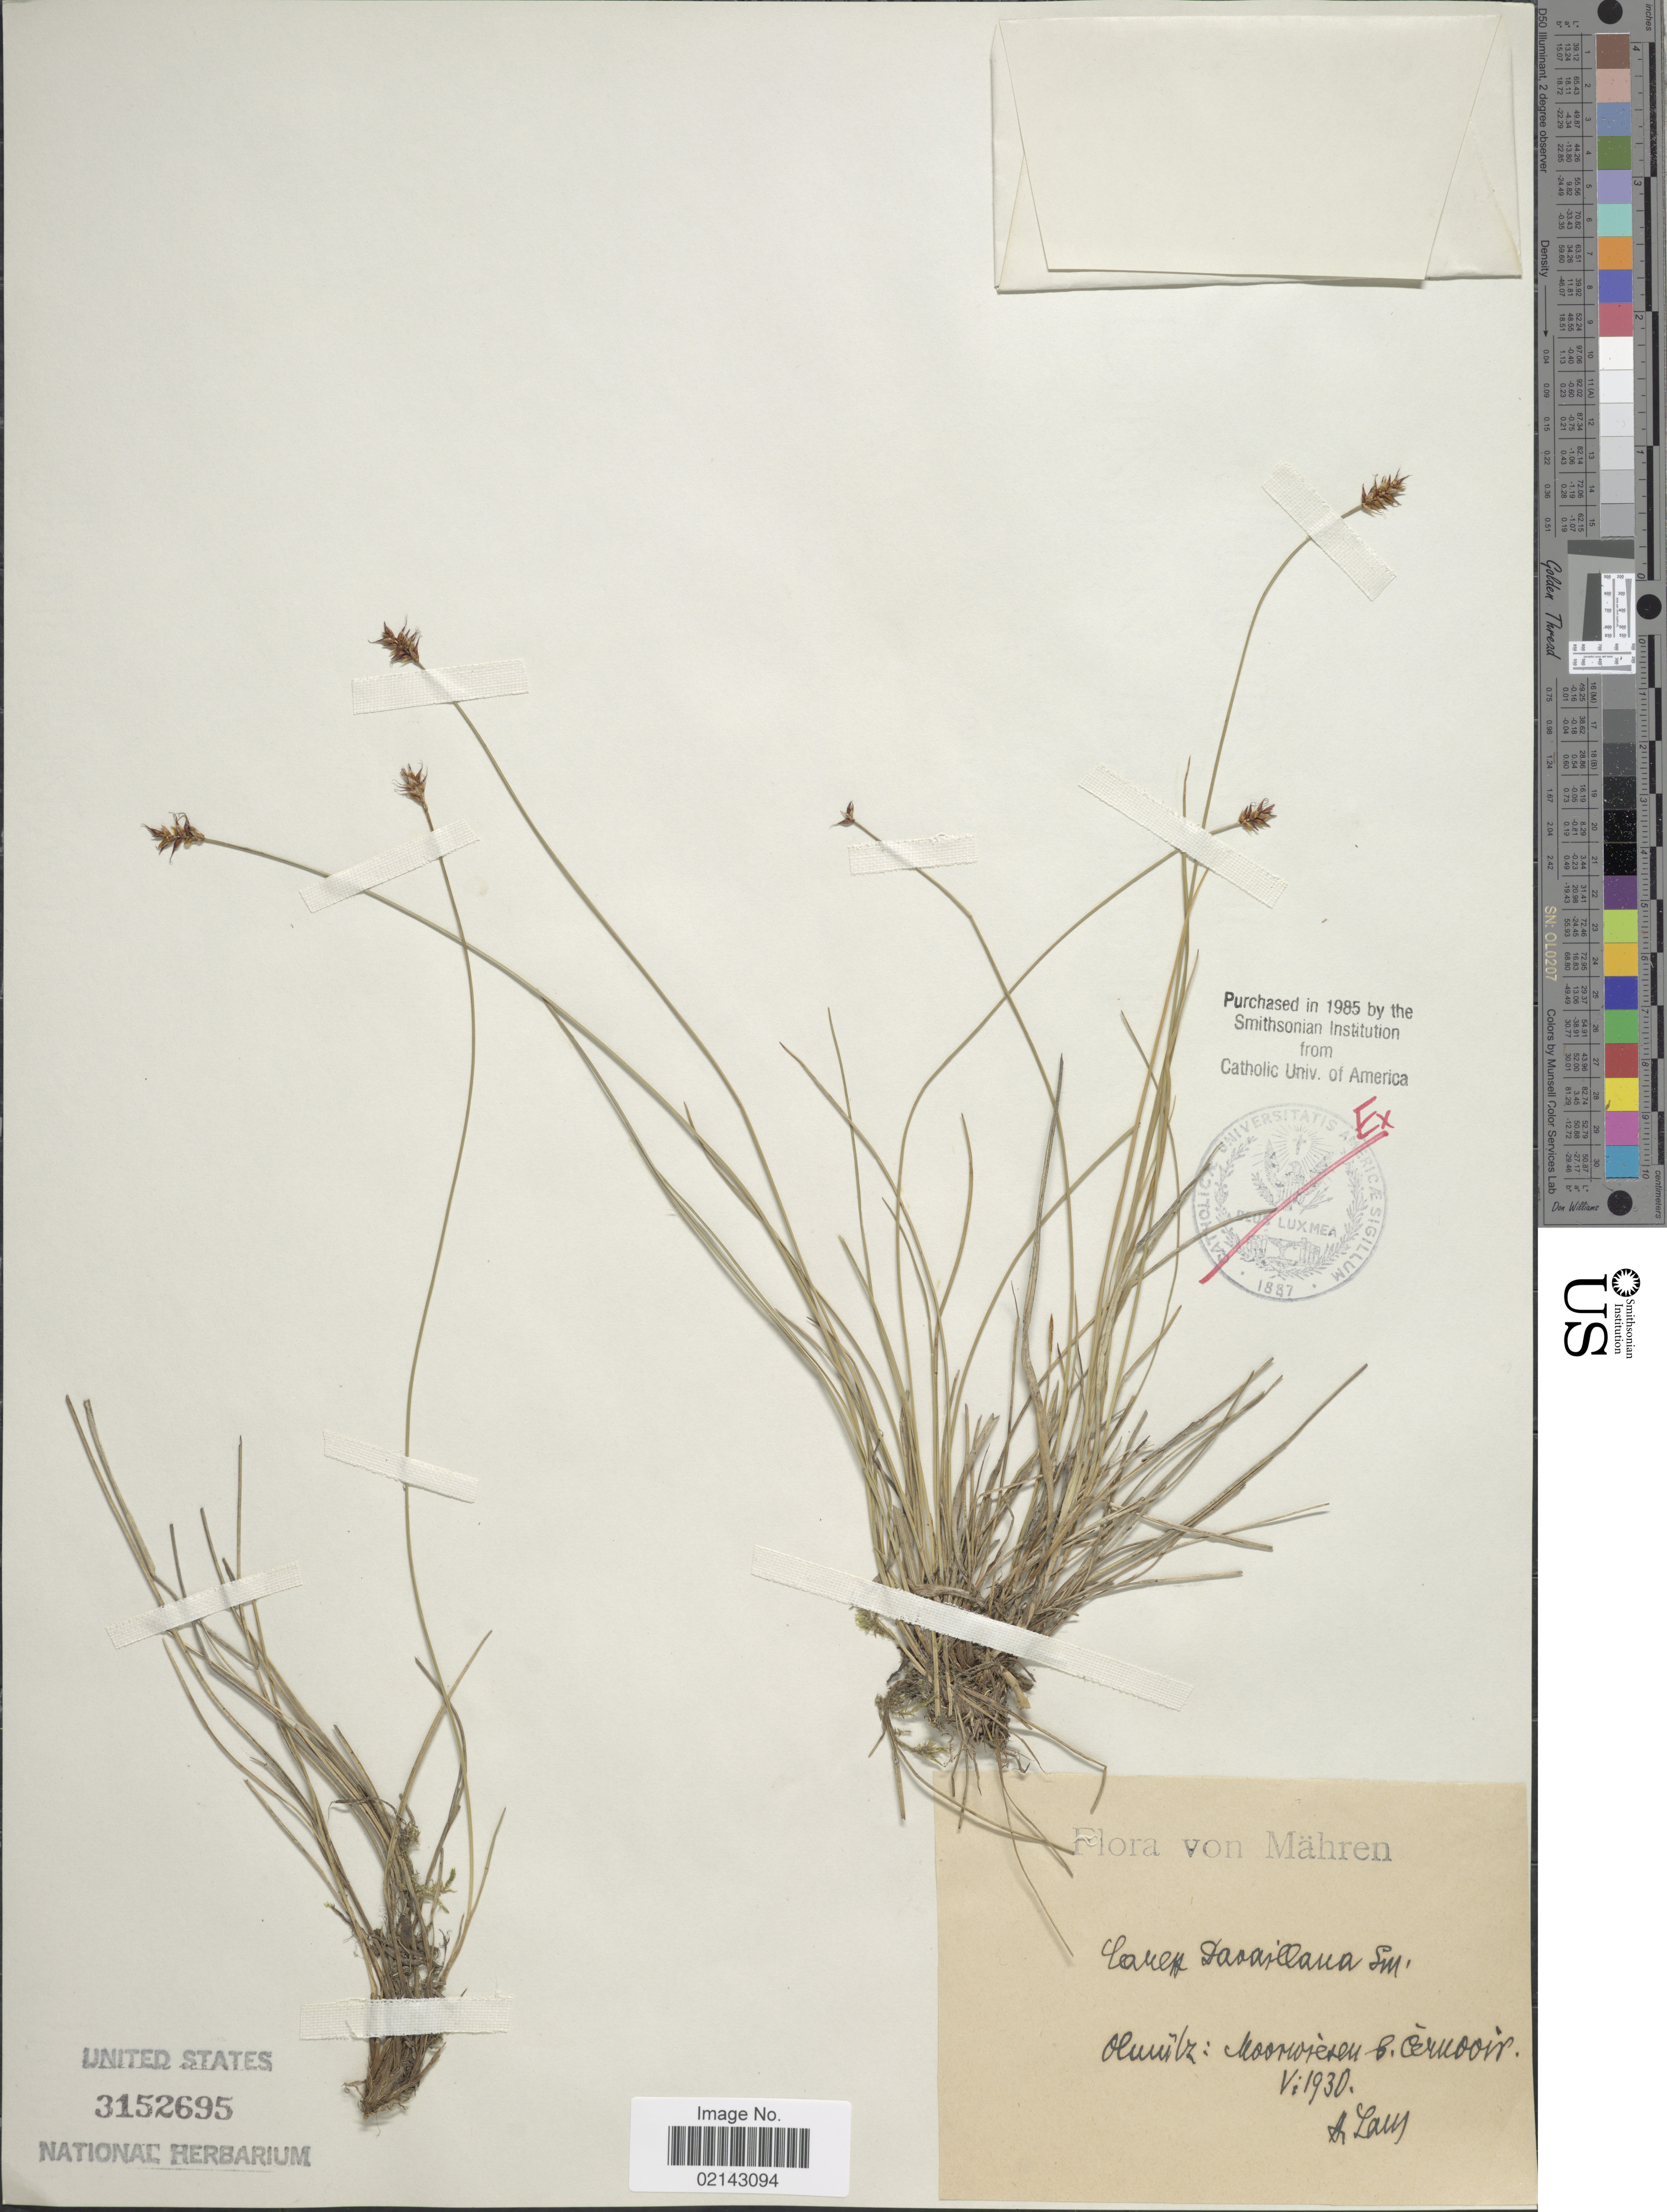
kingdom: Plantae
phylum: Tracheophyta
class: Liliopsida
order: Poales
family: Cyperaceae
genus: Carex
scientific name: Carex davalliana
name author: Sm.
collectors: H. Laus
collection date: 1930-06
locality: Mahren. Hunitz: Noorwiesen C. Cermooir [interpreted]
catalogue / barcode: US 3152695